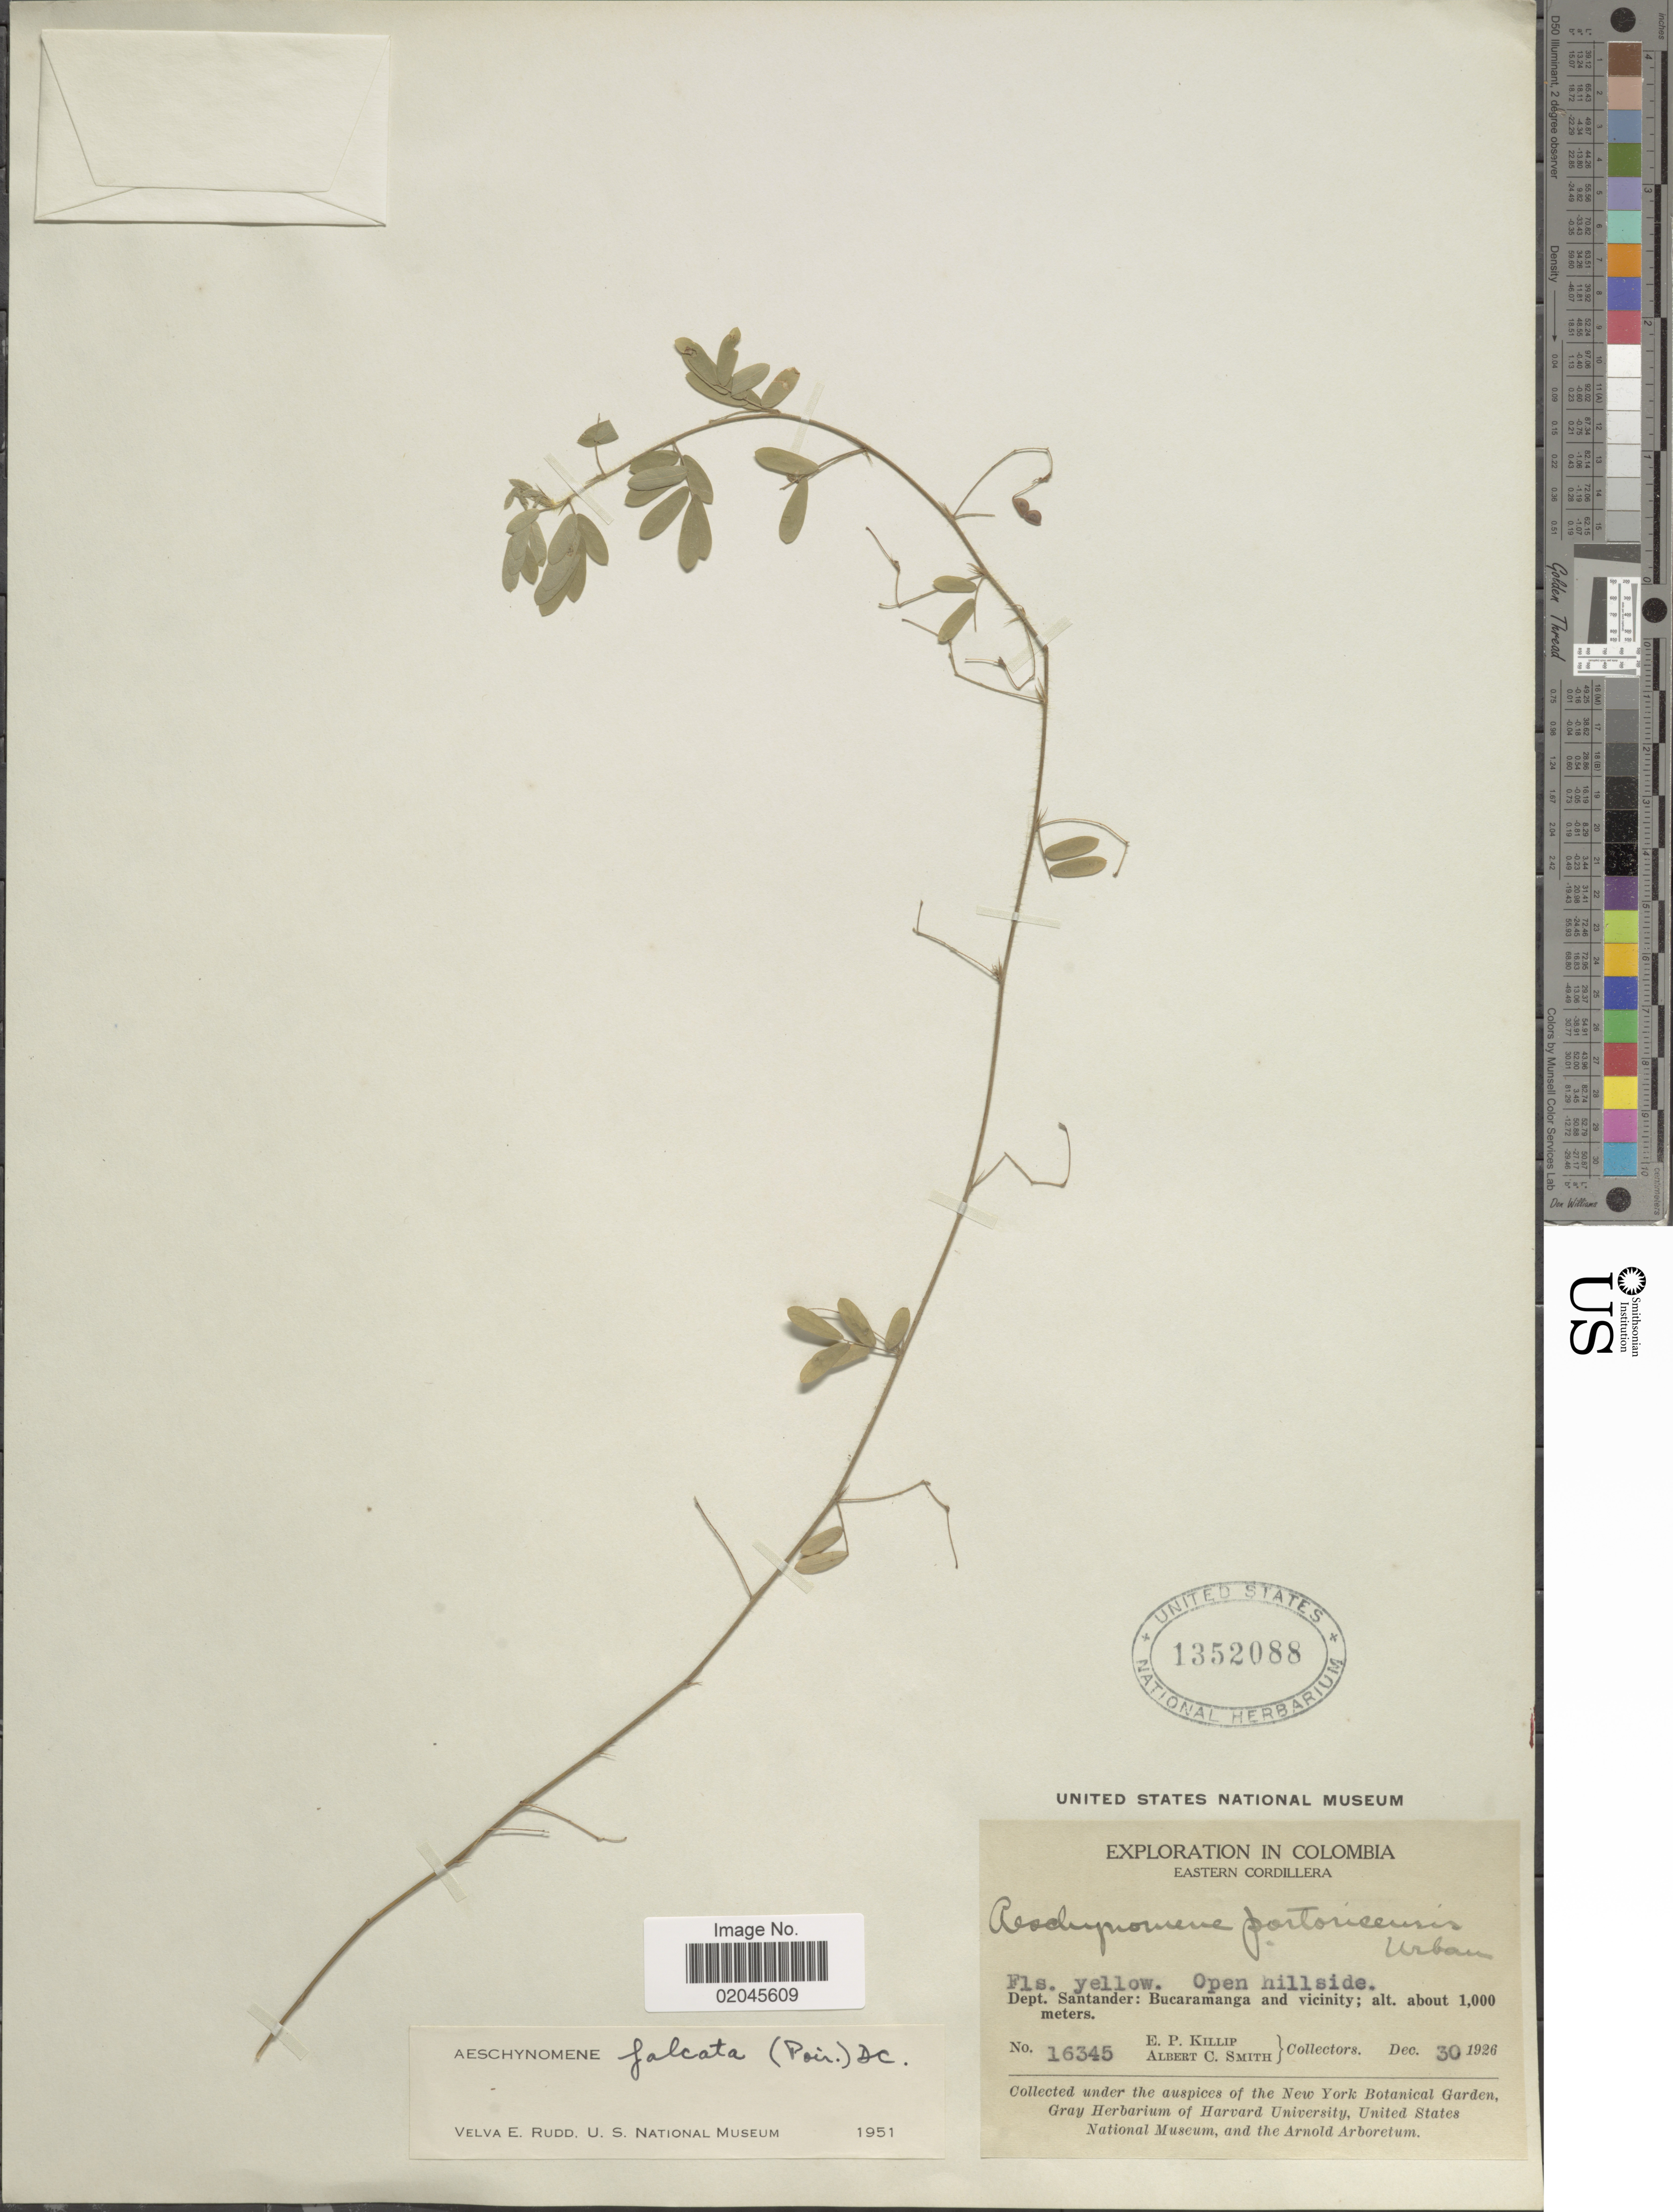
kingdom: Plantae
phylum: Tracheophyta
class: Magnoliopsida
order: Fabales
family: Fabaceae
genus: Aeschynomene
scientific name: Aeschynomene falcata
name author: (Poir.) DC.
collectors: E. P. Killip & A. C. Smith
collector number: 16345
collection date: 1926-12-30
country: Colombia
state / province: Santander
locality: Eastern Cordillera, Bucaramanga and vicinity, open hillside.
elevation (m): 1000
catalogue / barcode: US 1352088